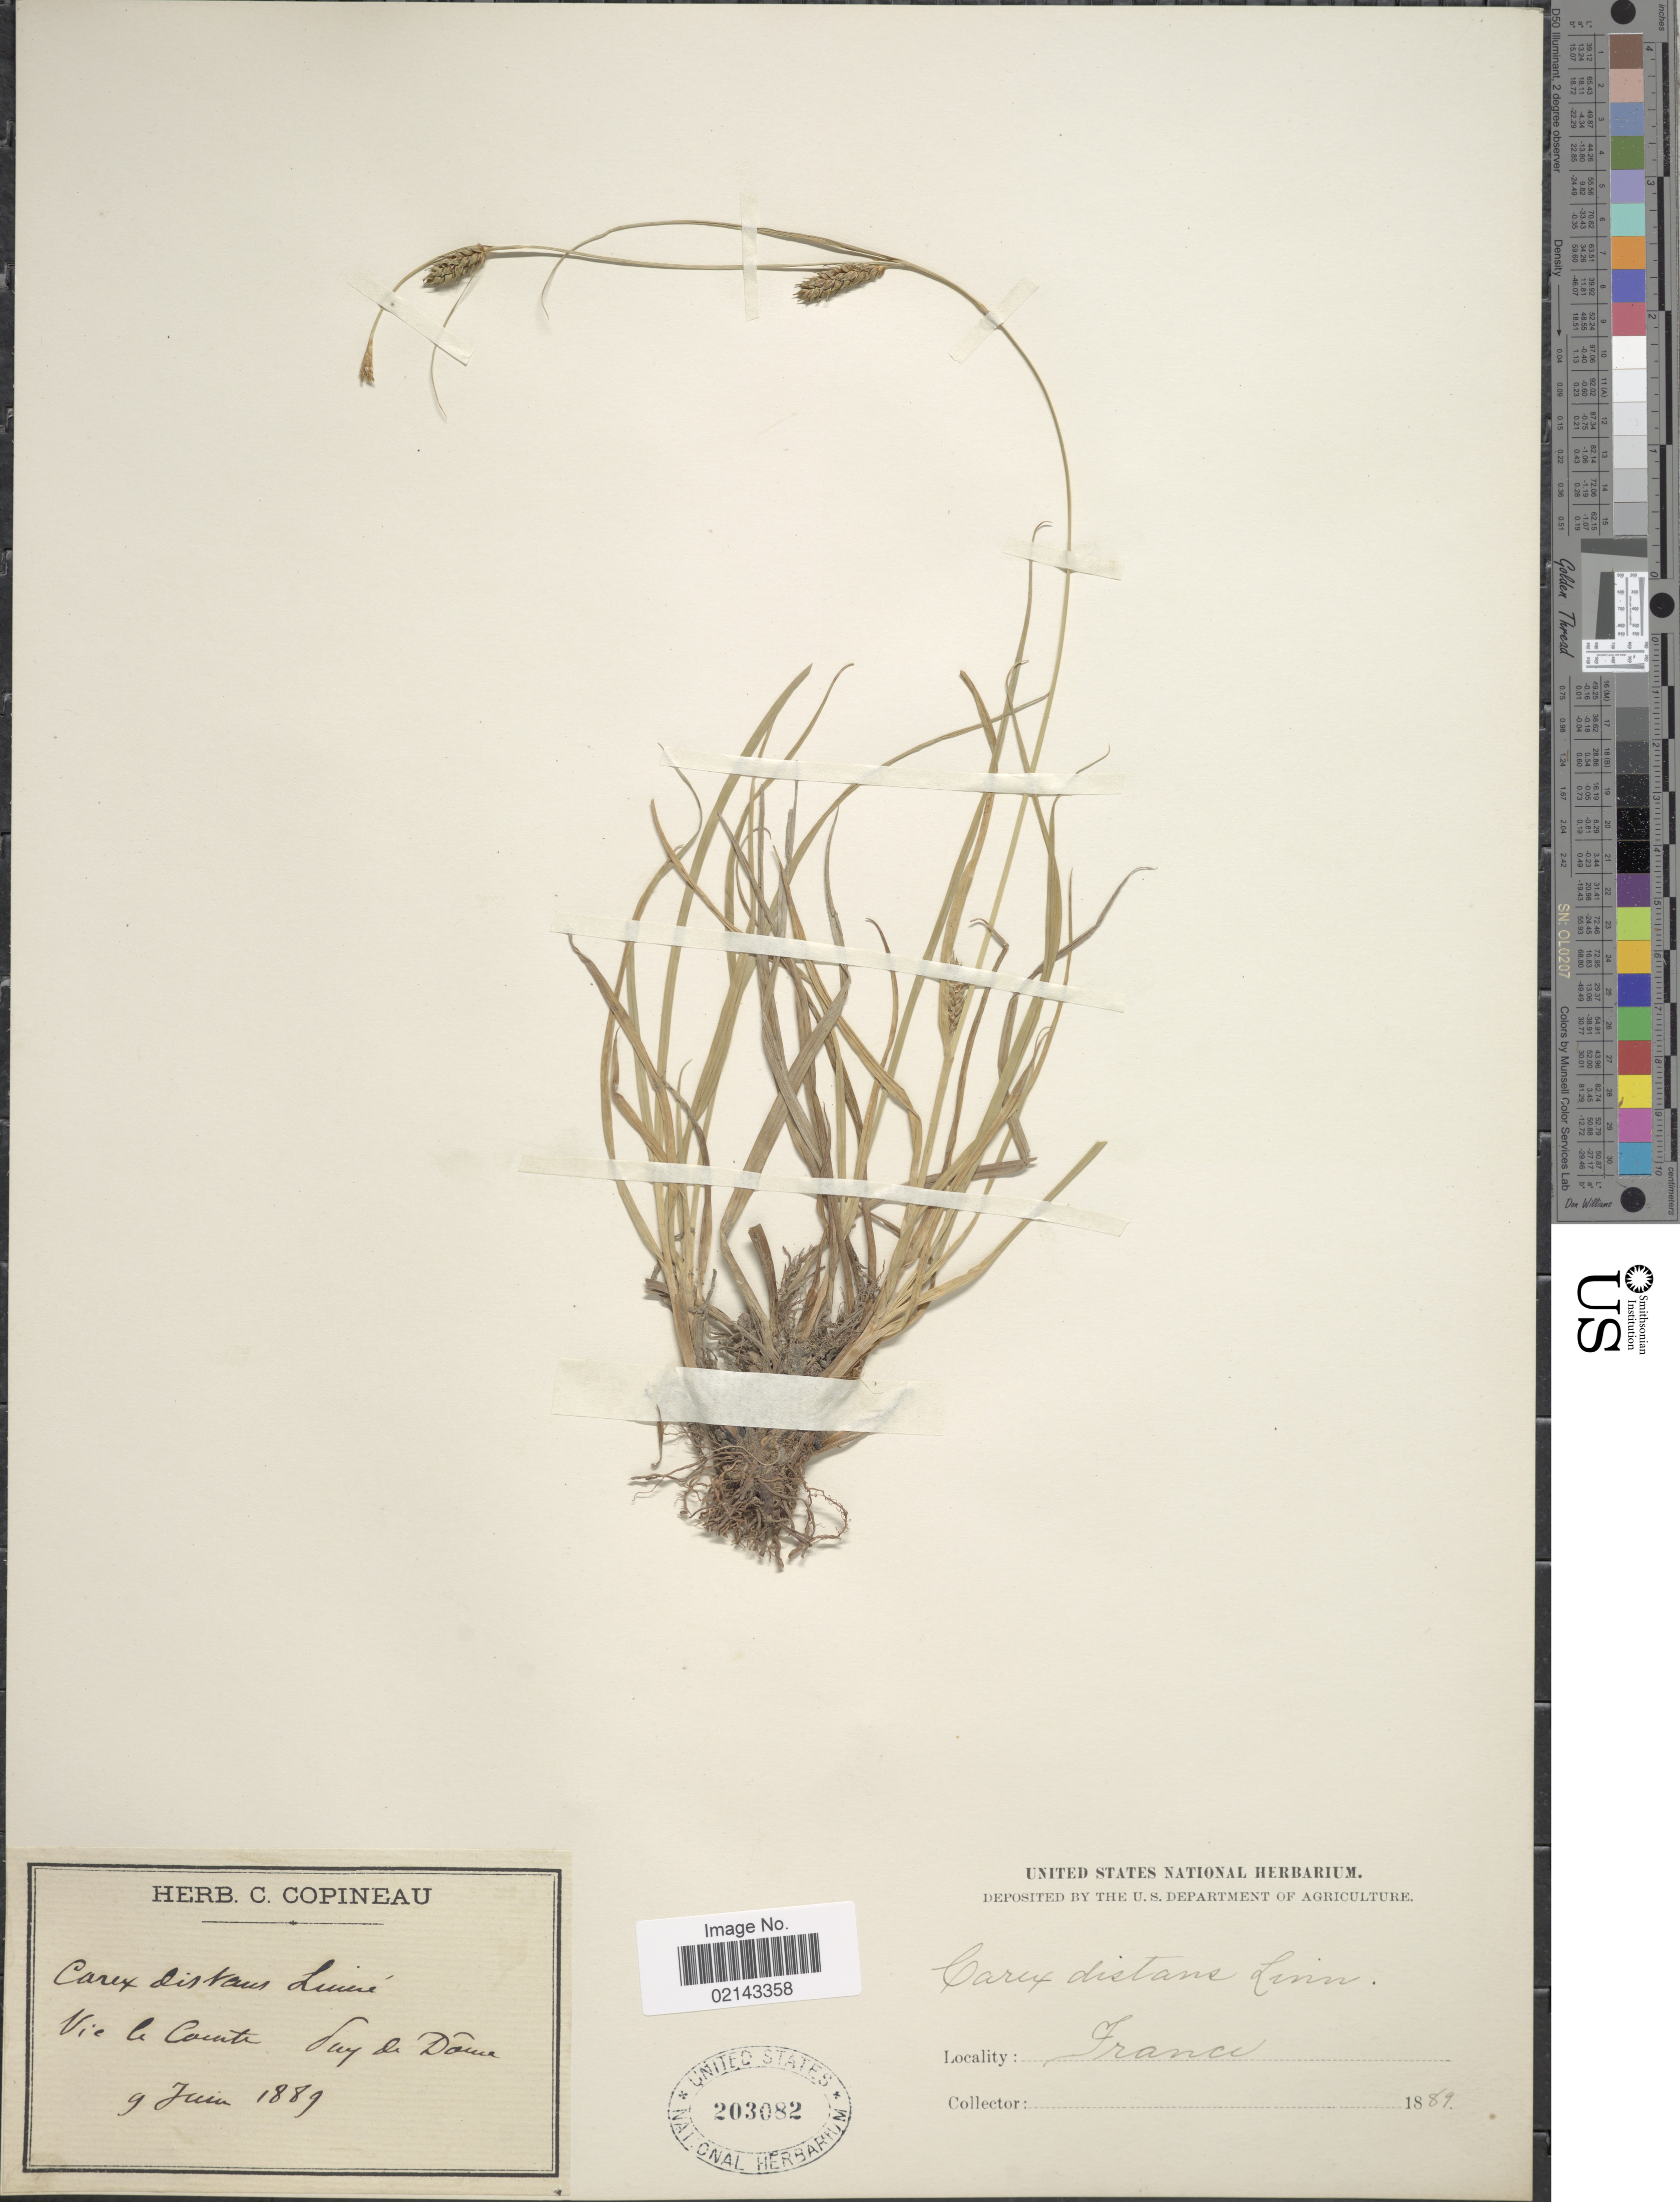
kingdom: Plantae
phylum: Tracheophyta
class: Liliopsida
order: Poales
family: Cyperaceae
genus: Carex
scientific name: Carex distans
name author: L.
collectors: ex herb. C. Copineau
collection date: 1889-06-09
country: France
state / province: Auvergne-Rhône-Alpes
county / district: Puy-de-Dôme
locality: Vic le Comte, Puy de Dôme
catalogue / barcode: US 203082